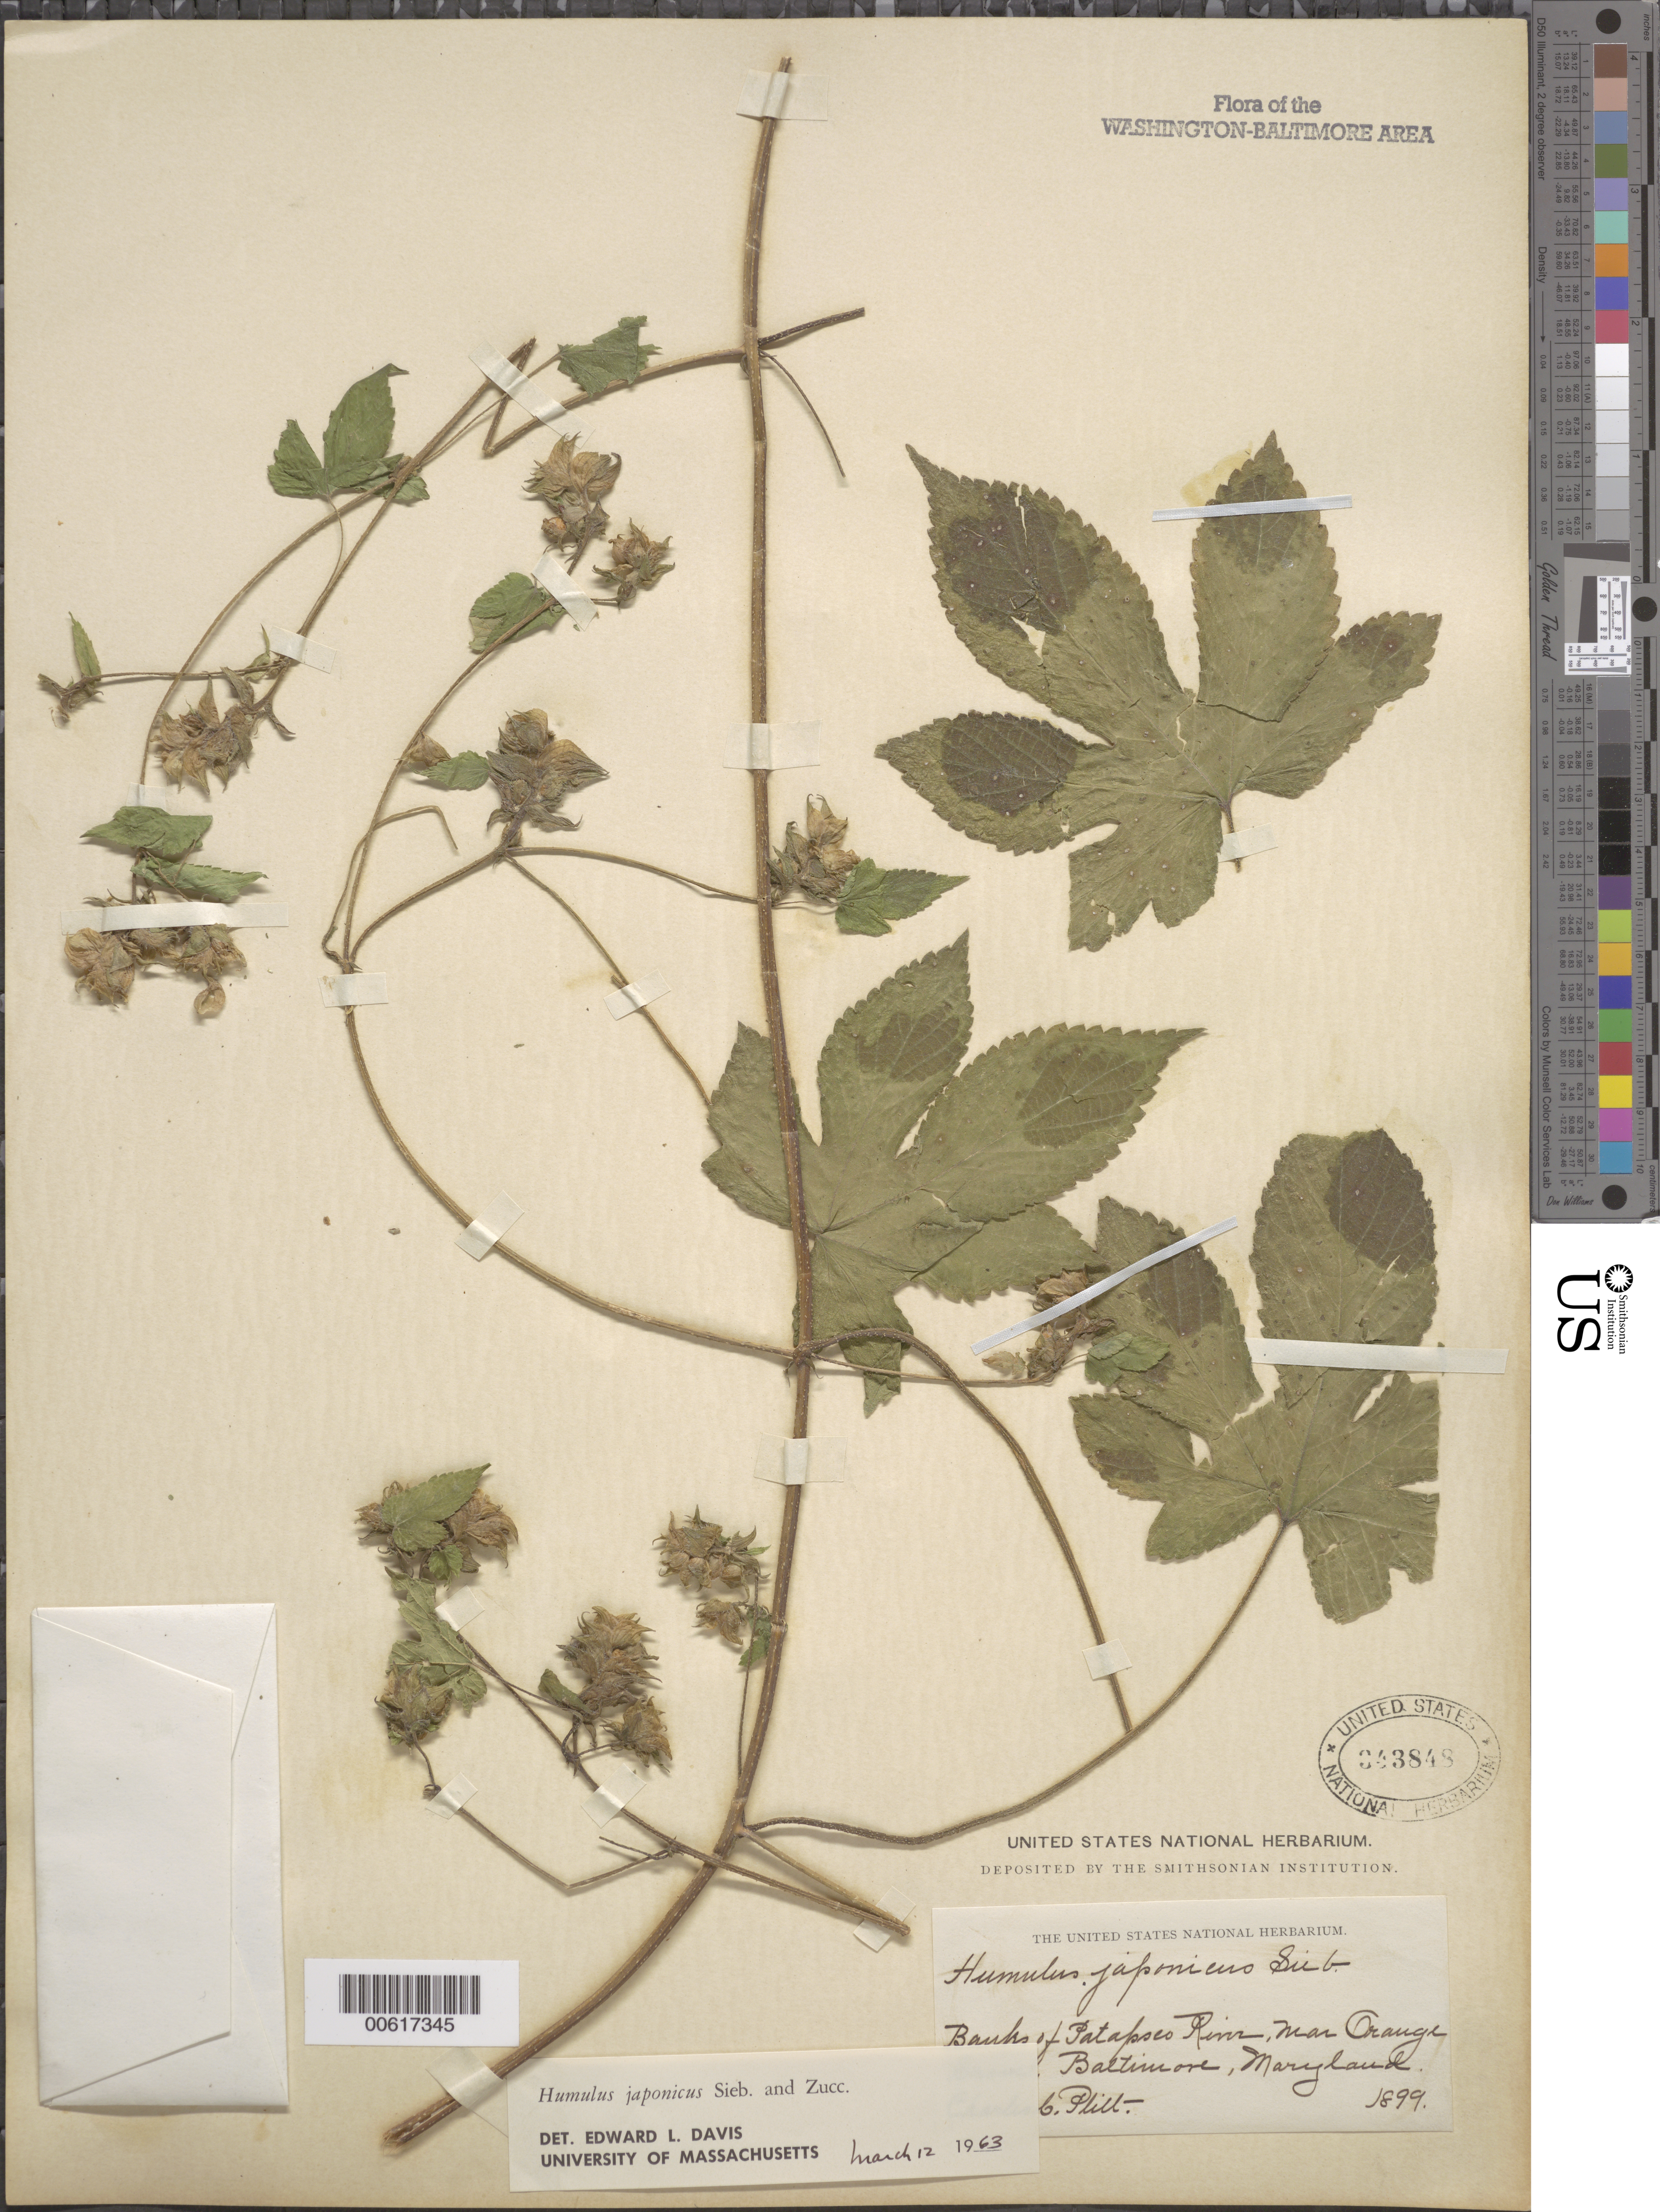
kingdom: Plantae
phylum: Tracheophyta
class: Magnoliopsida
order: Rosales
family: Cannabaceae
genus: Humulus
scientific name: Humulus japonicus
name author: Siebold & Zucc.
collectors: C. Plitt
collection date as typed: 1899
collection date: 1899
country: United States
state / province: Maryland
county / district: Baltimore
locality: Baltimore, banks of the Patapsco River, near Orange Grove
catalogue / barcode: US 343848